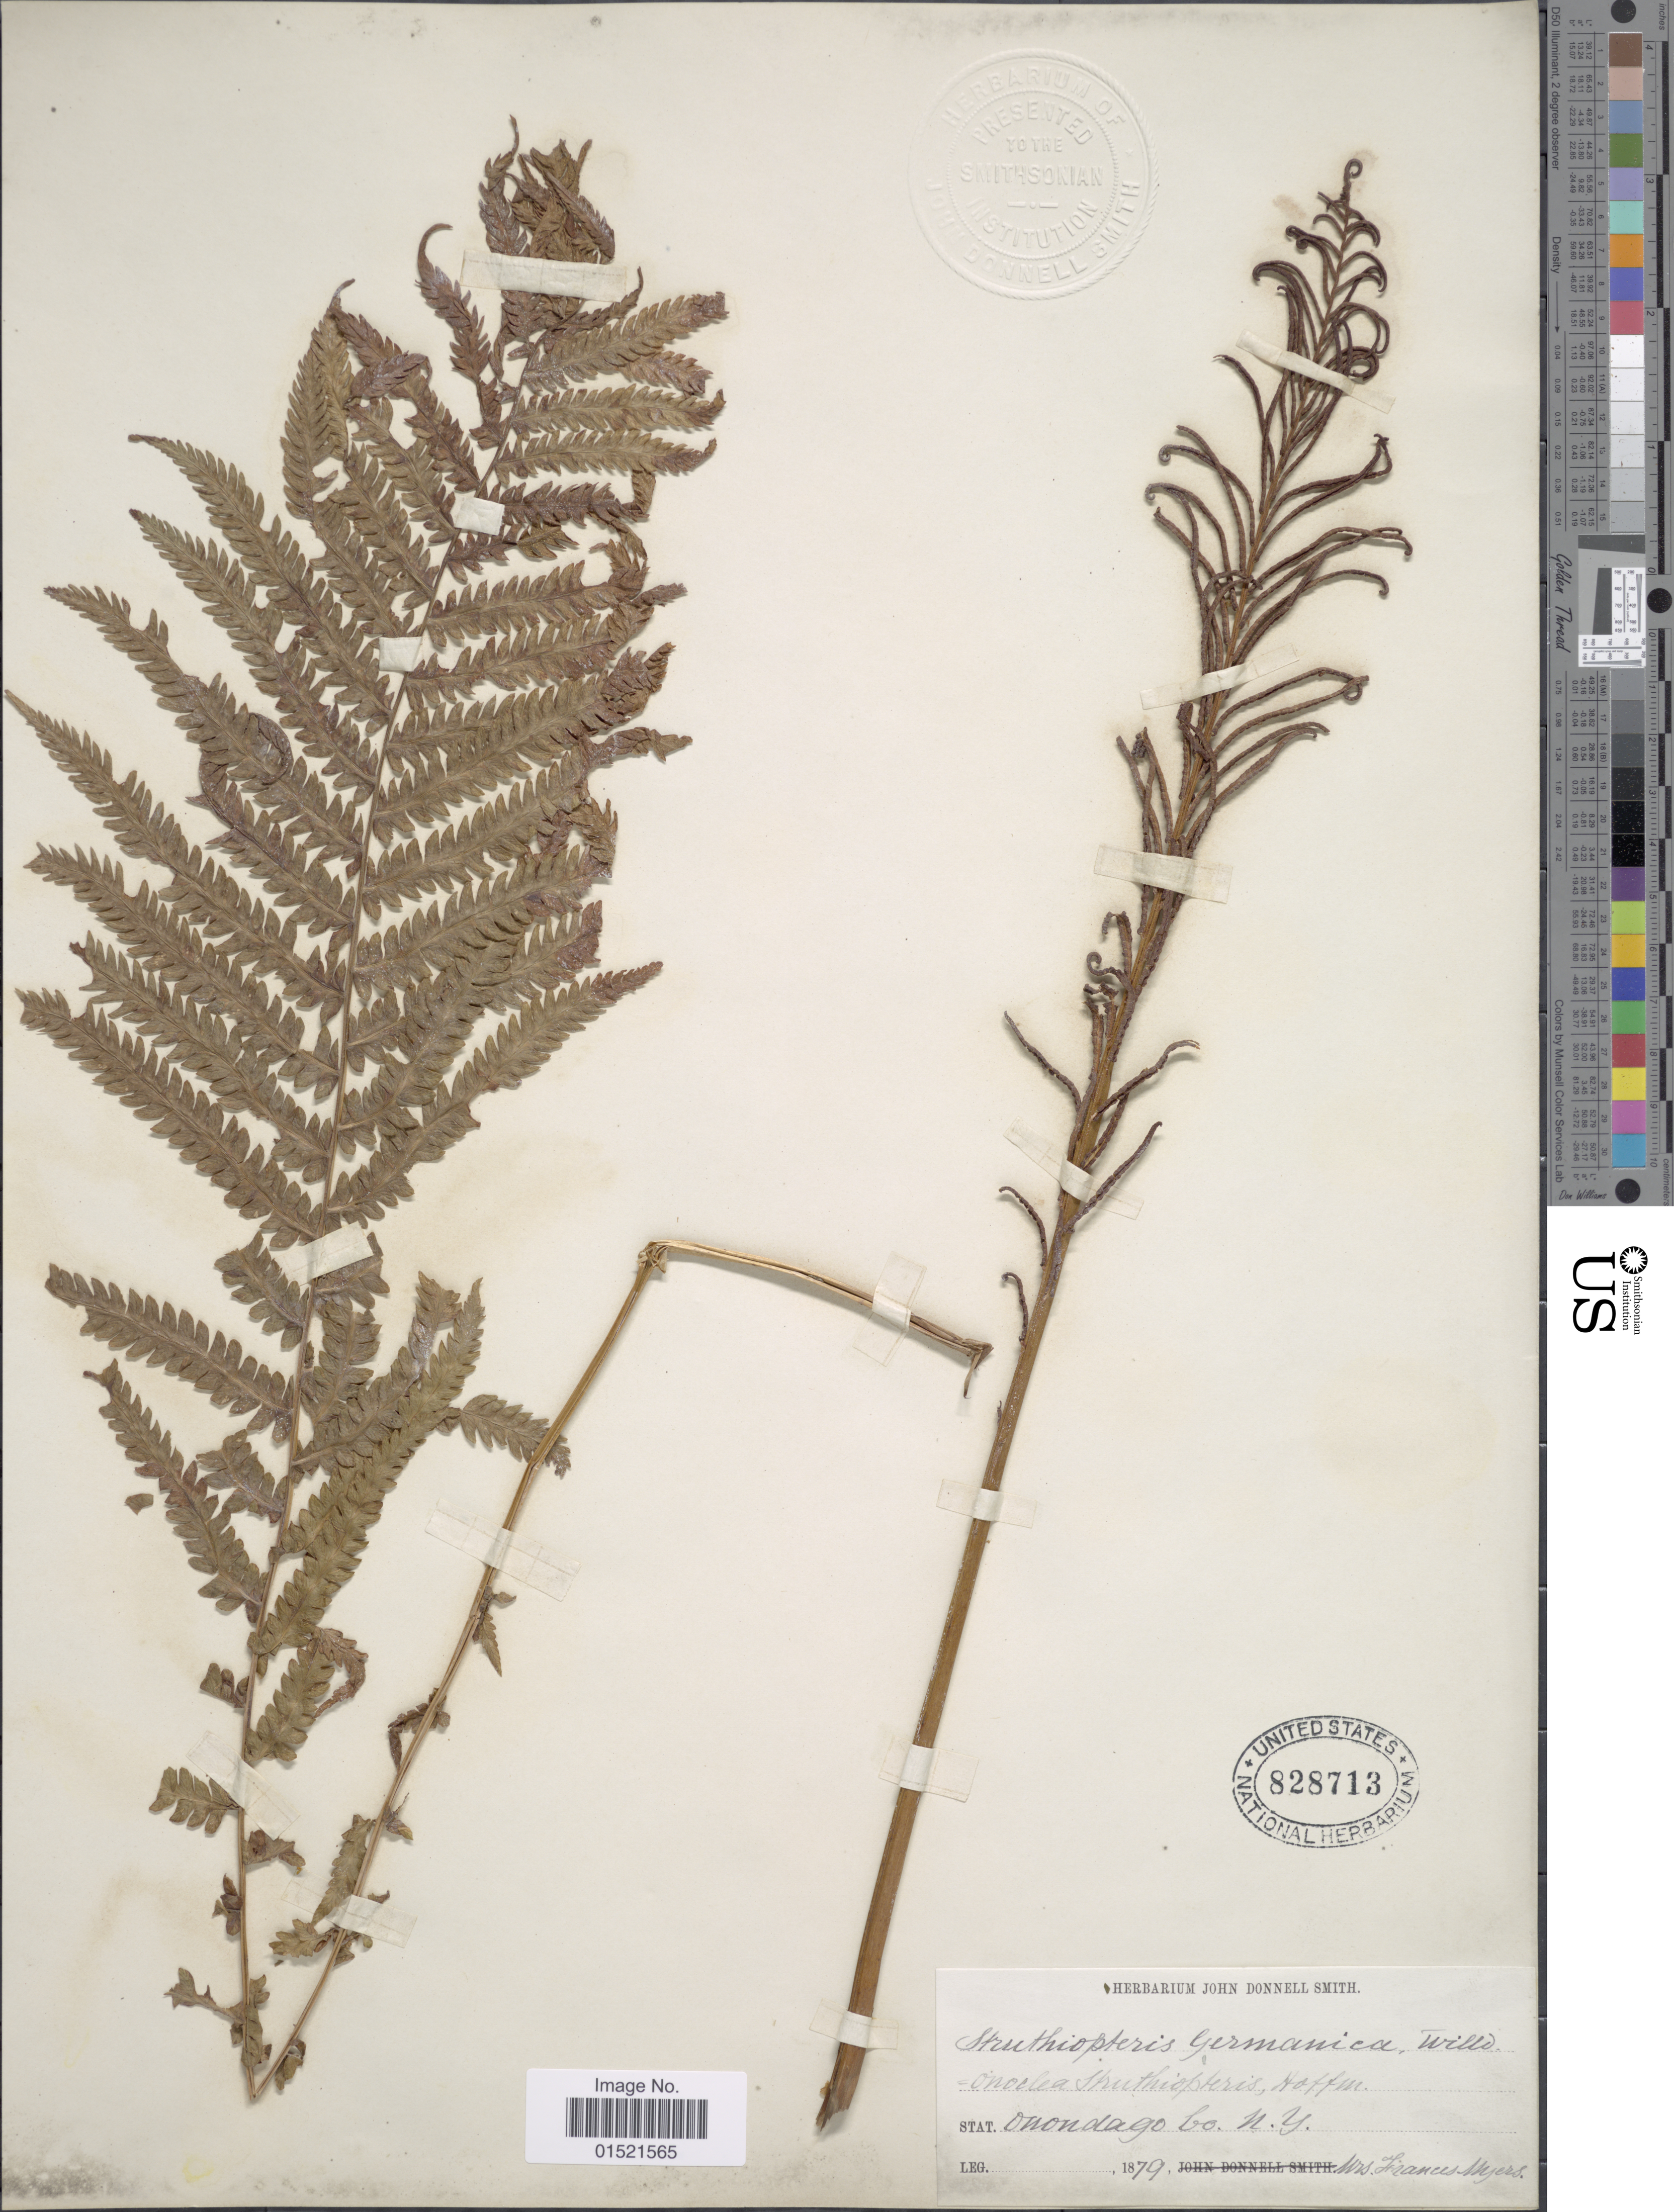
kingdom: Plantae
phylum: Tracheophyta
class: Polypodiopsida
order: Polypodiales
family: Onocleaceae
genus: Matteuccia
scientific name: Matteuccia struthiopteris var. pensylvanica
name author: (Willd.) C.V. Morton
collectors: F. Myers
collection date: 1879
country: United States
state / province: New York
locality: Onondago Co.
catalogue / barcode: US 828713